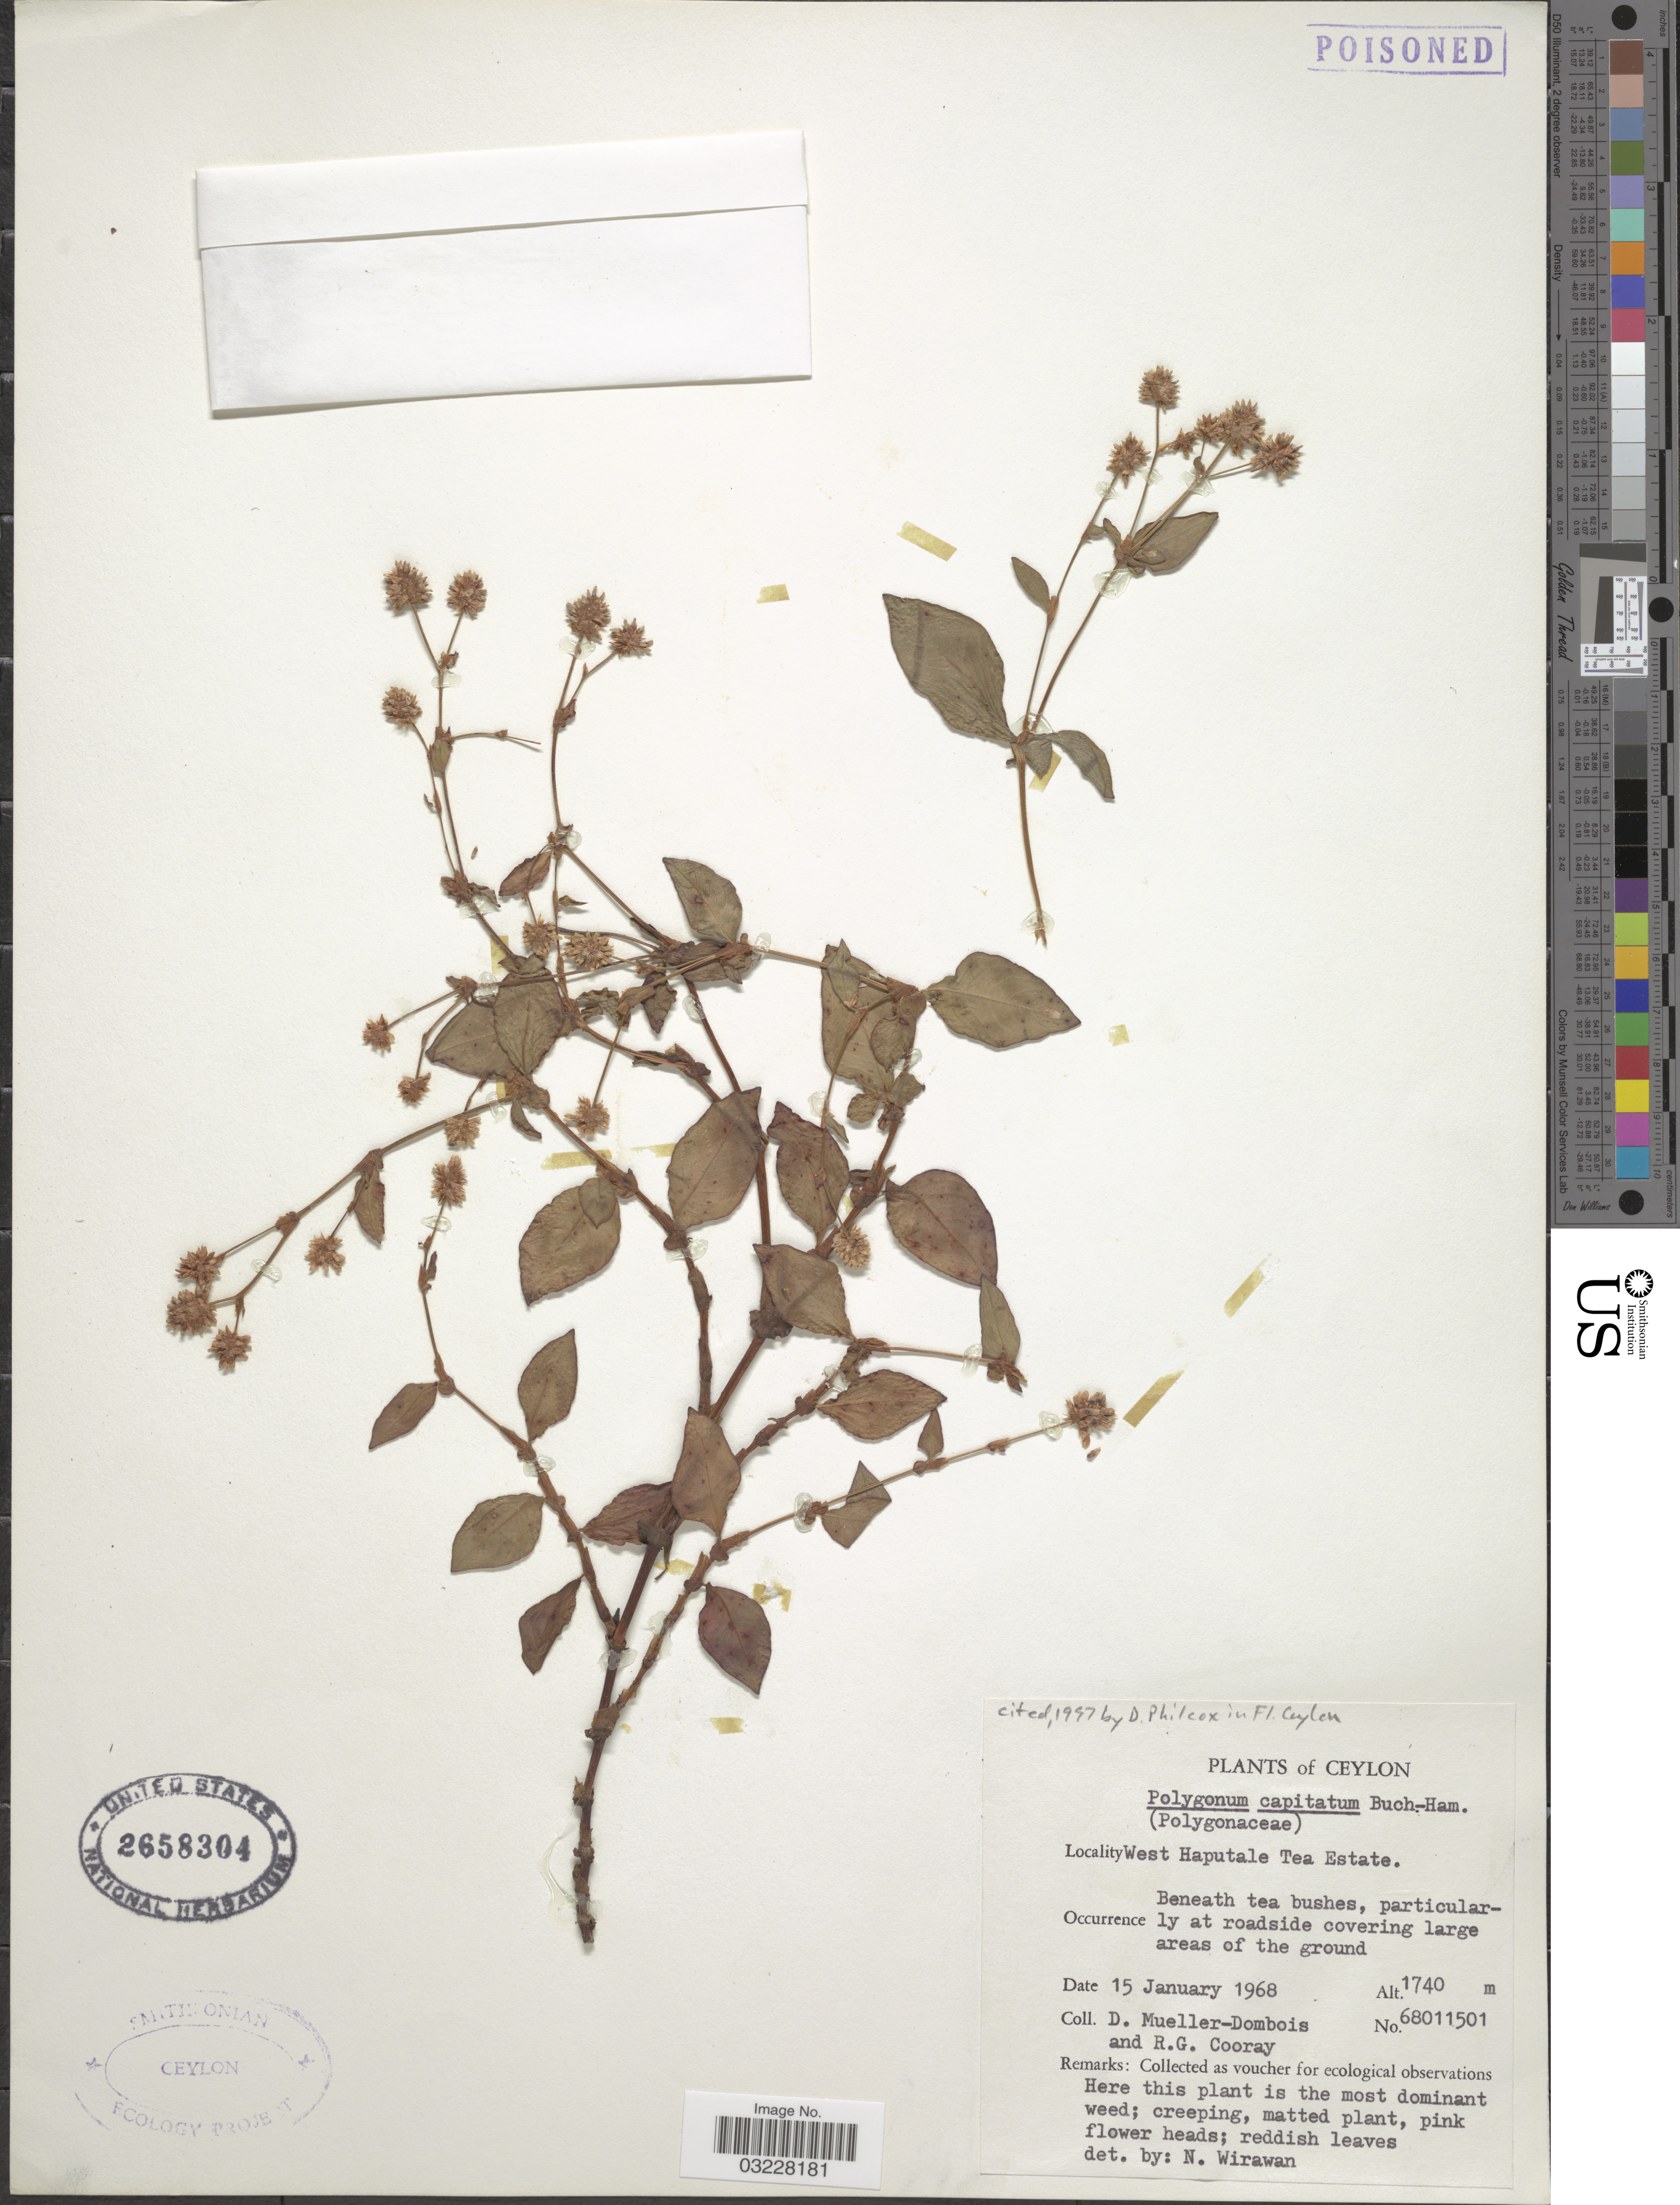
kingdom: Plantae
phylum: Tracheophyta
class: Magnoliopsida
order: Caryophyllales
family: Polygonaceae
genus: Polygonum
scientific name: Polygonum capitatum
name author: Buch.-Ham. ex D. Don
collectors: D. Mueller-Dombois & R. Cooray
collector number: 68011501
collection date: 1968-01-15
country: Sri Lanka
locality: Ceylon. West Haputale Tea Estate. Beneath tea bushes, particularly at roadside.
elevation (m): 1740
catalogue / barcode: US 2658304